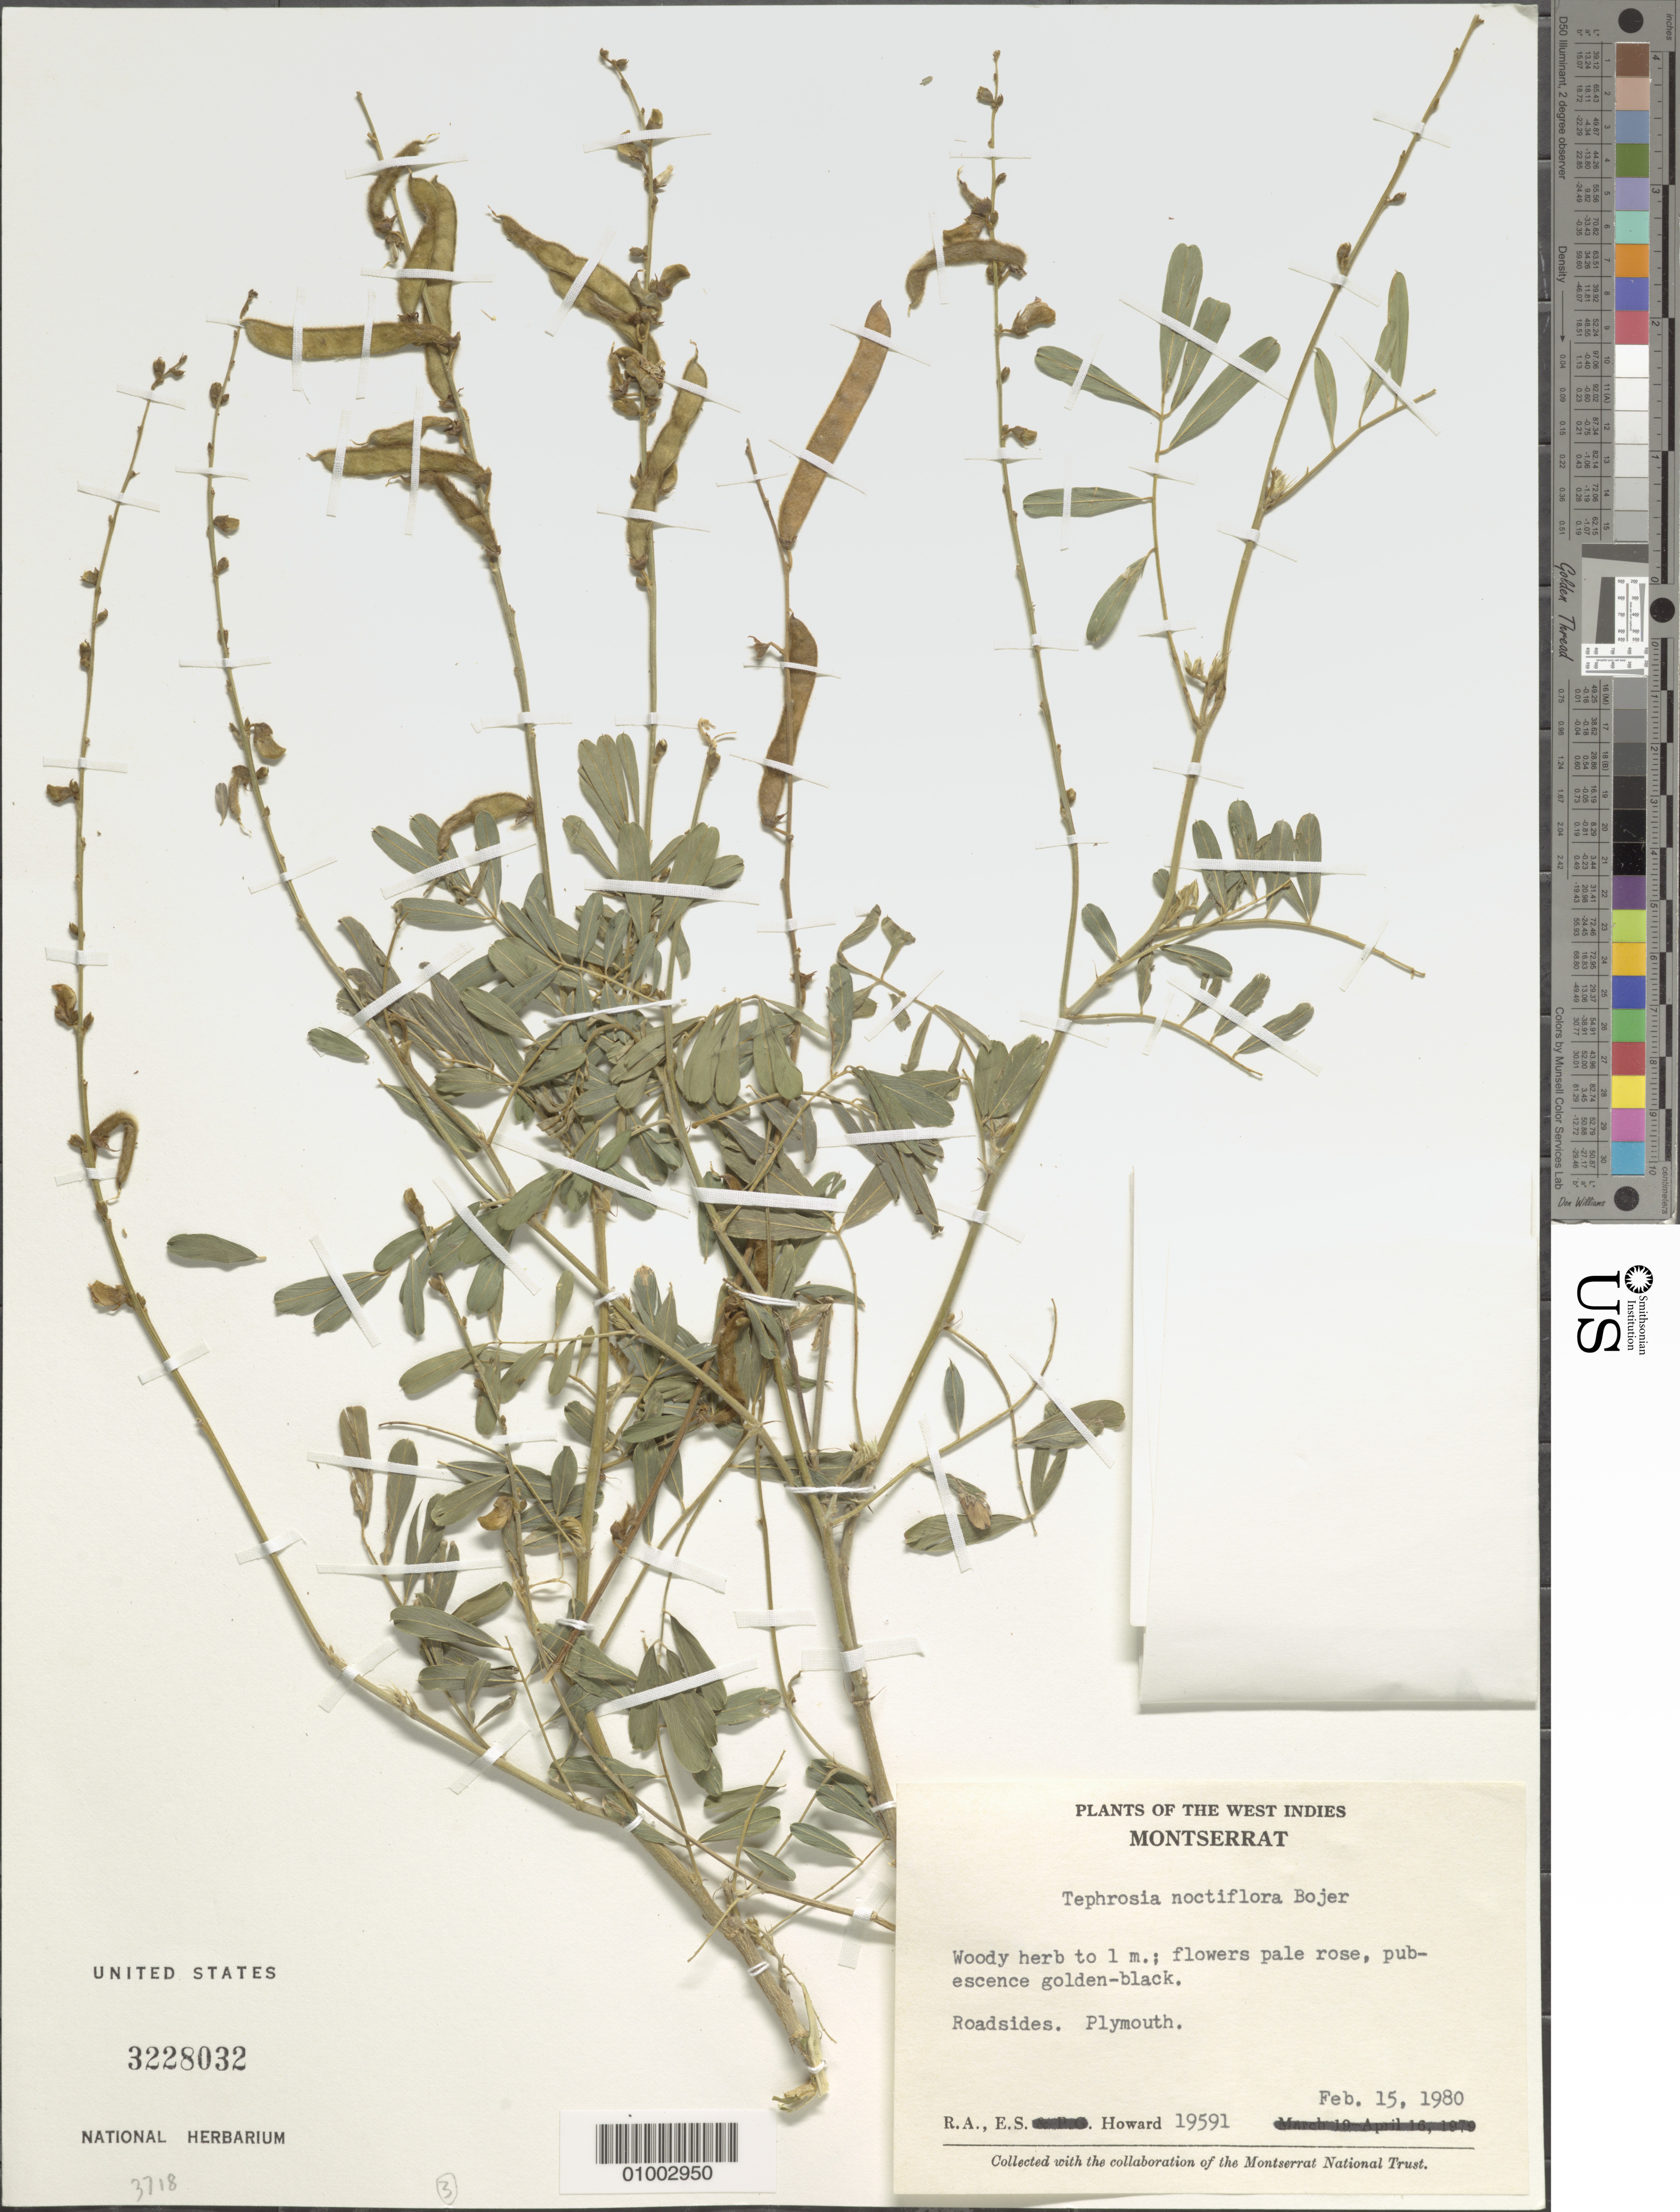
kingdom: Plantae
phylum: Tracheophyta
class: Magnoliopsida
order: Fabales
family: Fabaceae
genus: Tephrosia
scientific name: Tephrosia noctiflora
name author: Bojer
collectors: E. S. Howard & R. A. Howard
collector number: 19591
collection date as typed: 15 Feb 1980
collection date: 1980-02-15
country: Montserrat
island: Montserrat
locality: Roadsides, Plymouth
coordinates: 0 N, 0 E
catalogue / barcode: US 3228032